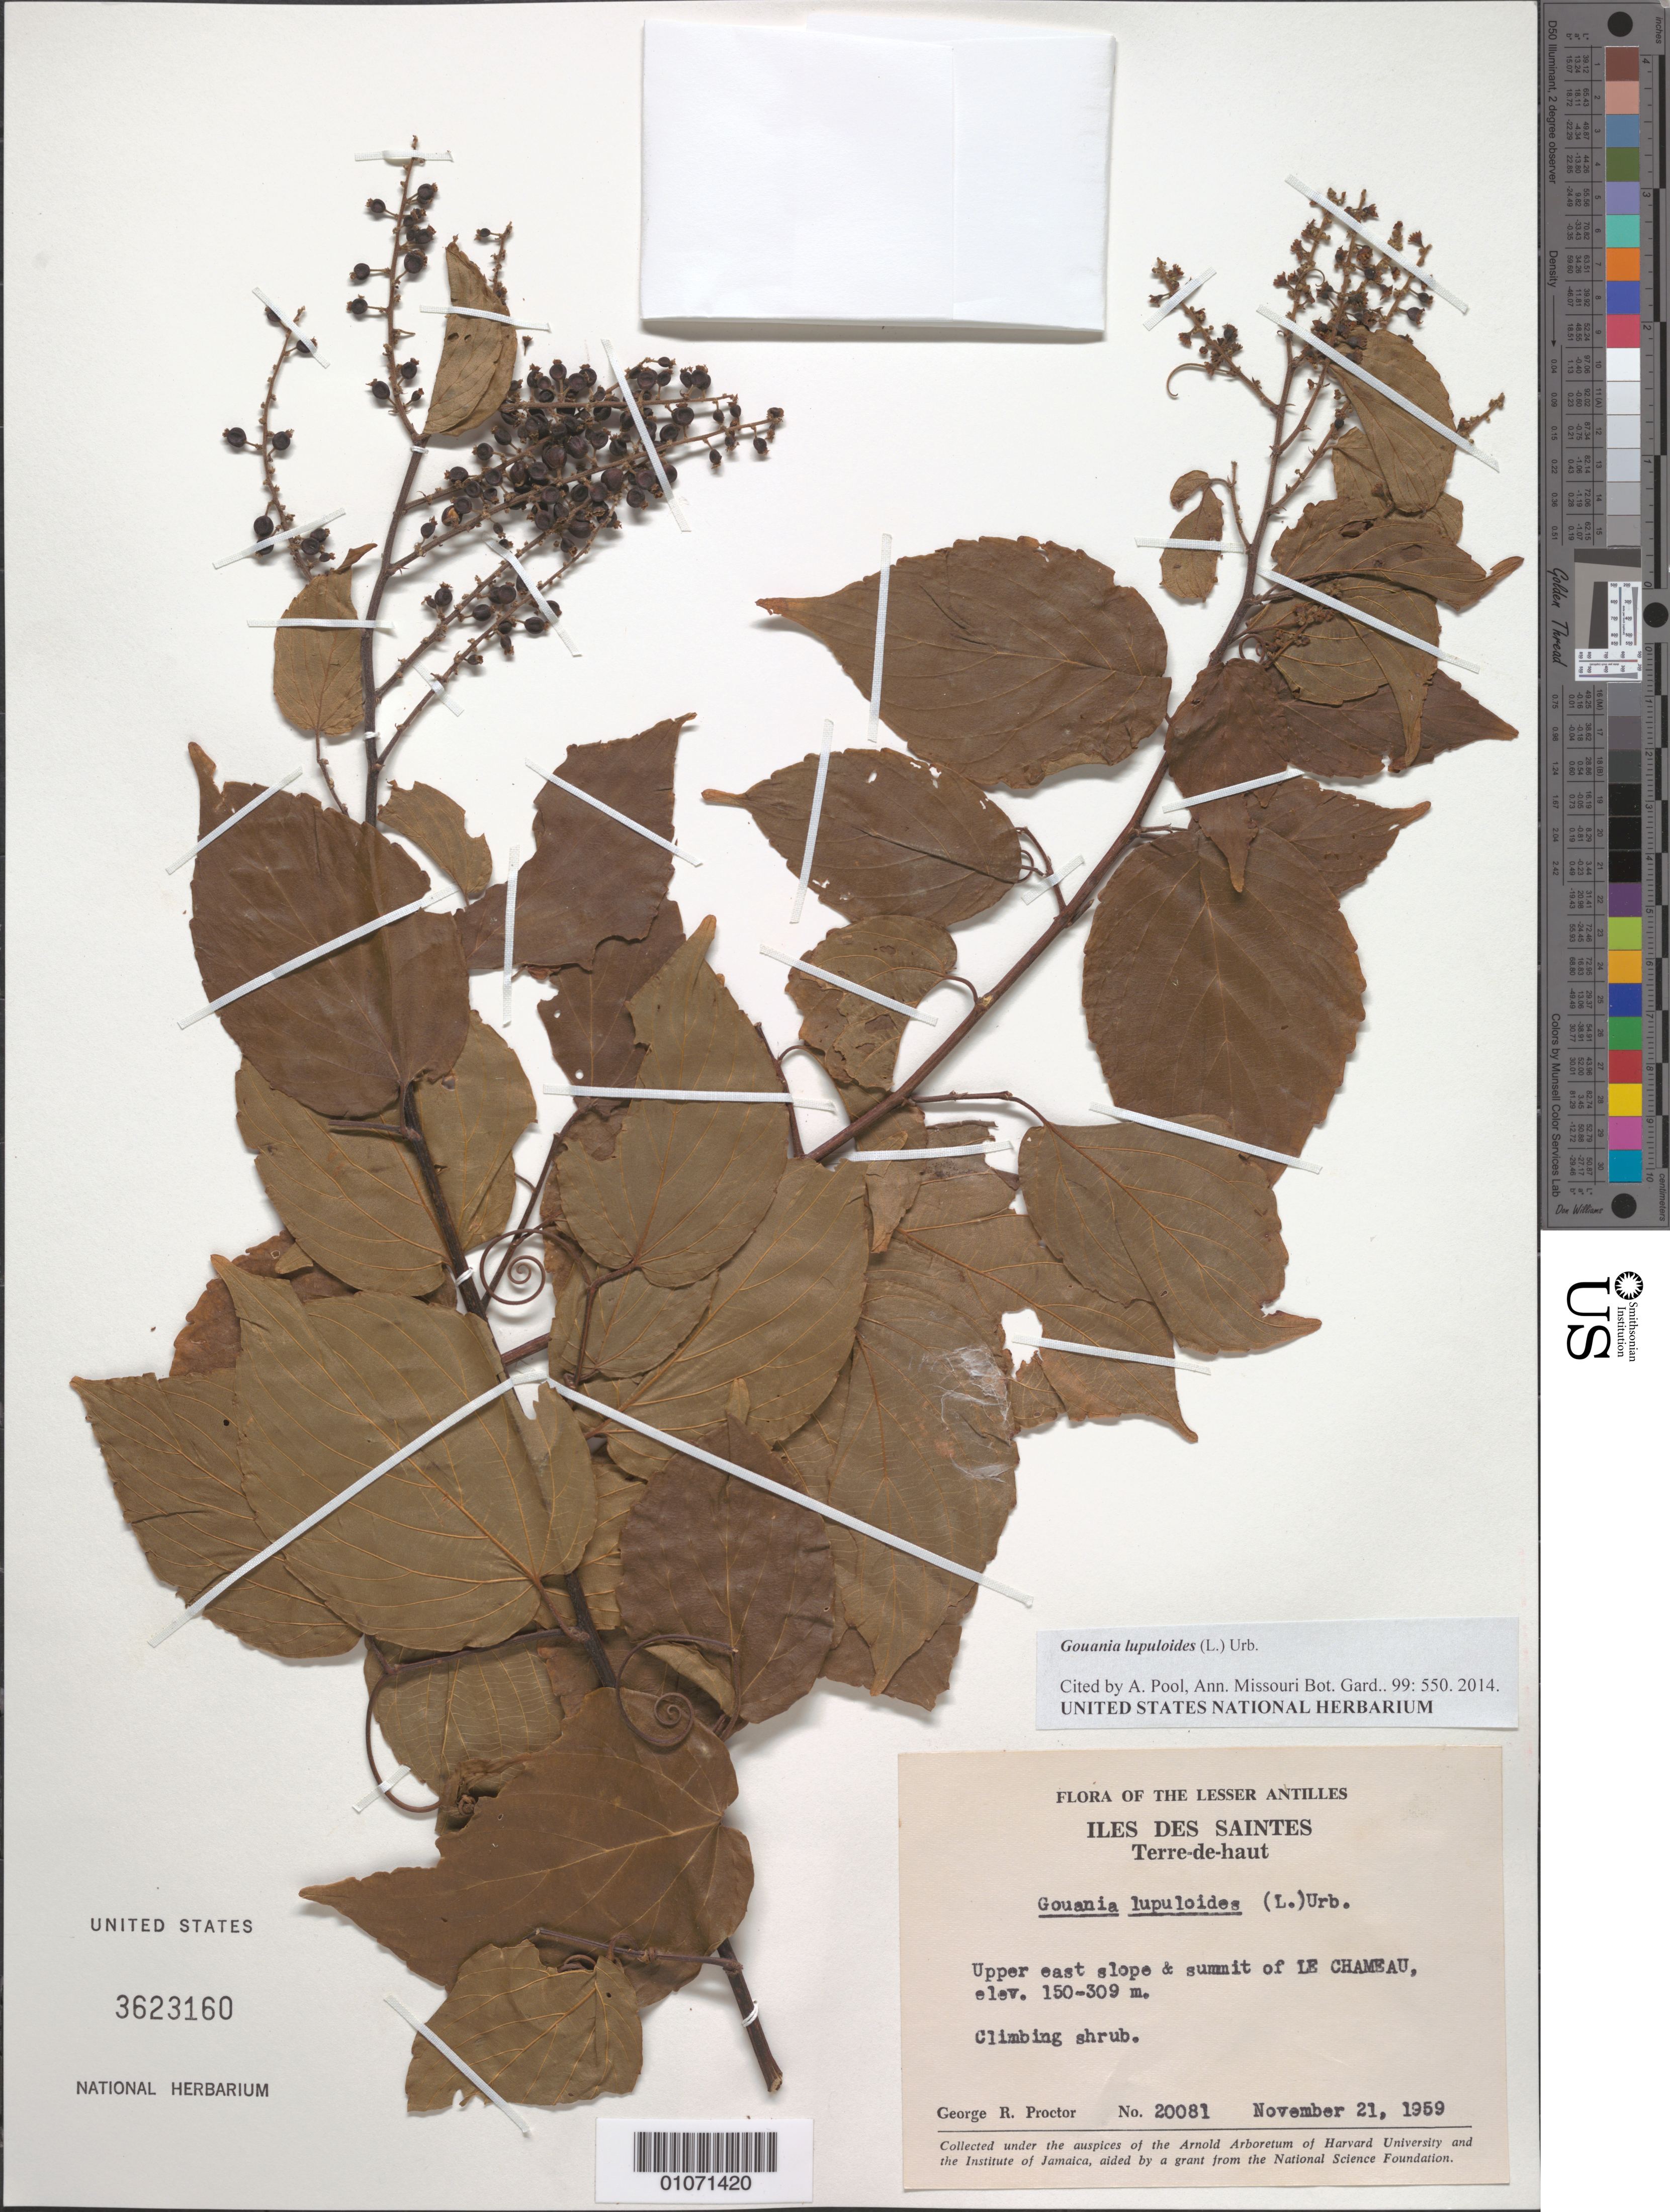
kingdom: Plantae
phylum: Tracheophyta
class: Magnoliopsida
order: Rosales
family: Rhamnaceae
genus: Gouania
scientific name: Gouania lupuloides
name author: (L.) Urb.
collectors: G. R. Proctor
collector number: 20081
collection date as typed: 21 Nov 1959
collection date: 1959-11-21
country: Guadeloupe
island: Terre de Haut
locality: Terre-de-Haut I. ; upper E slope and summit of Le Chameau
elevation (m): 150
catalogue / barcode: US 3623160